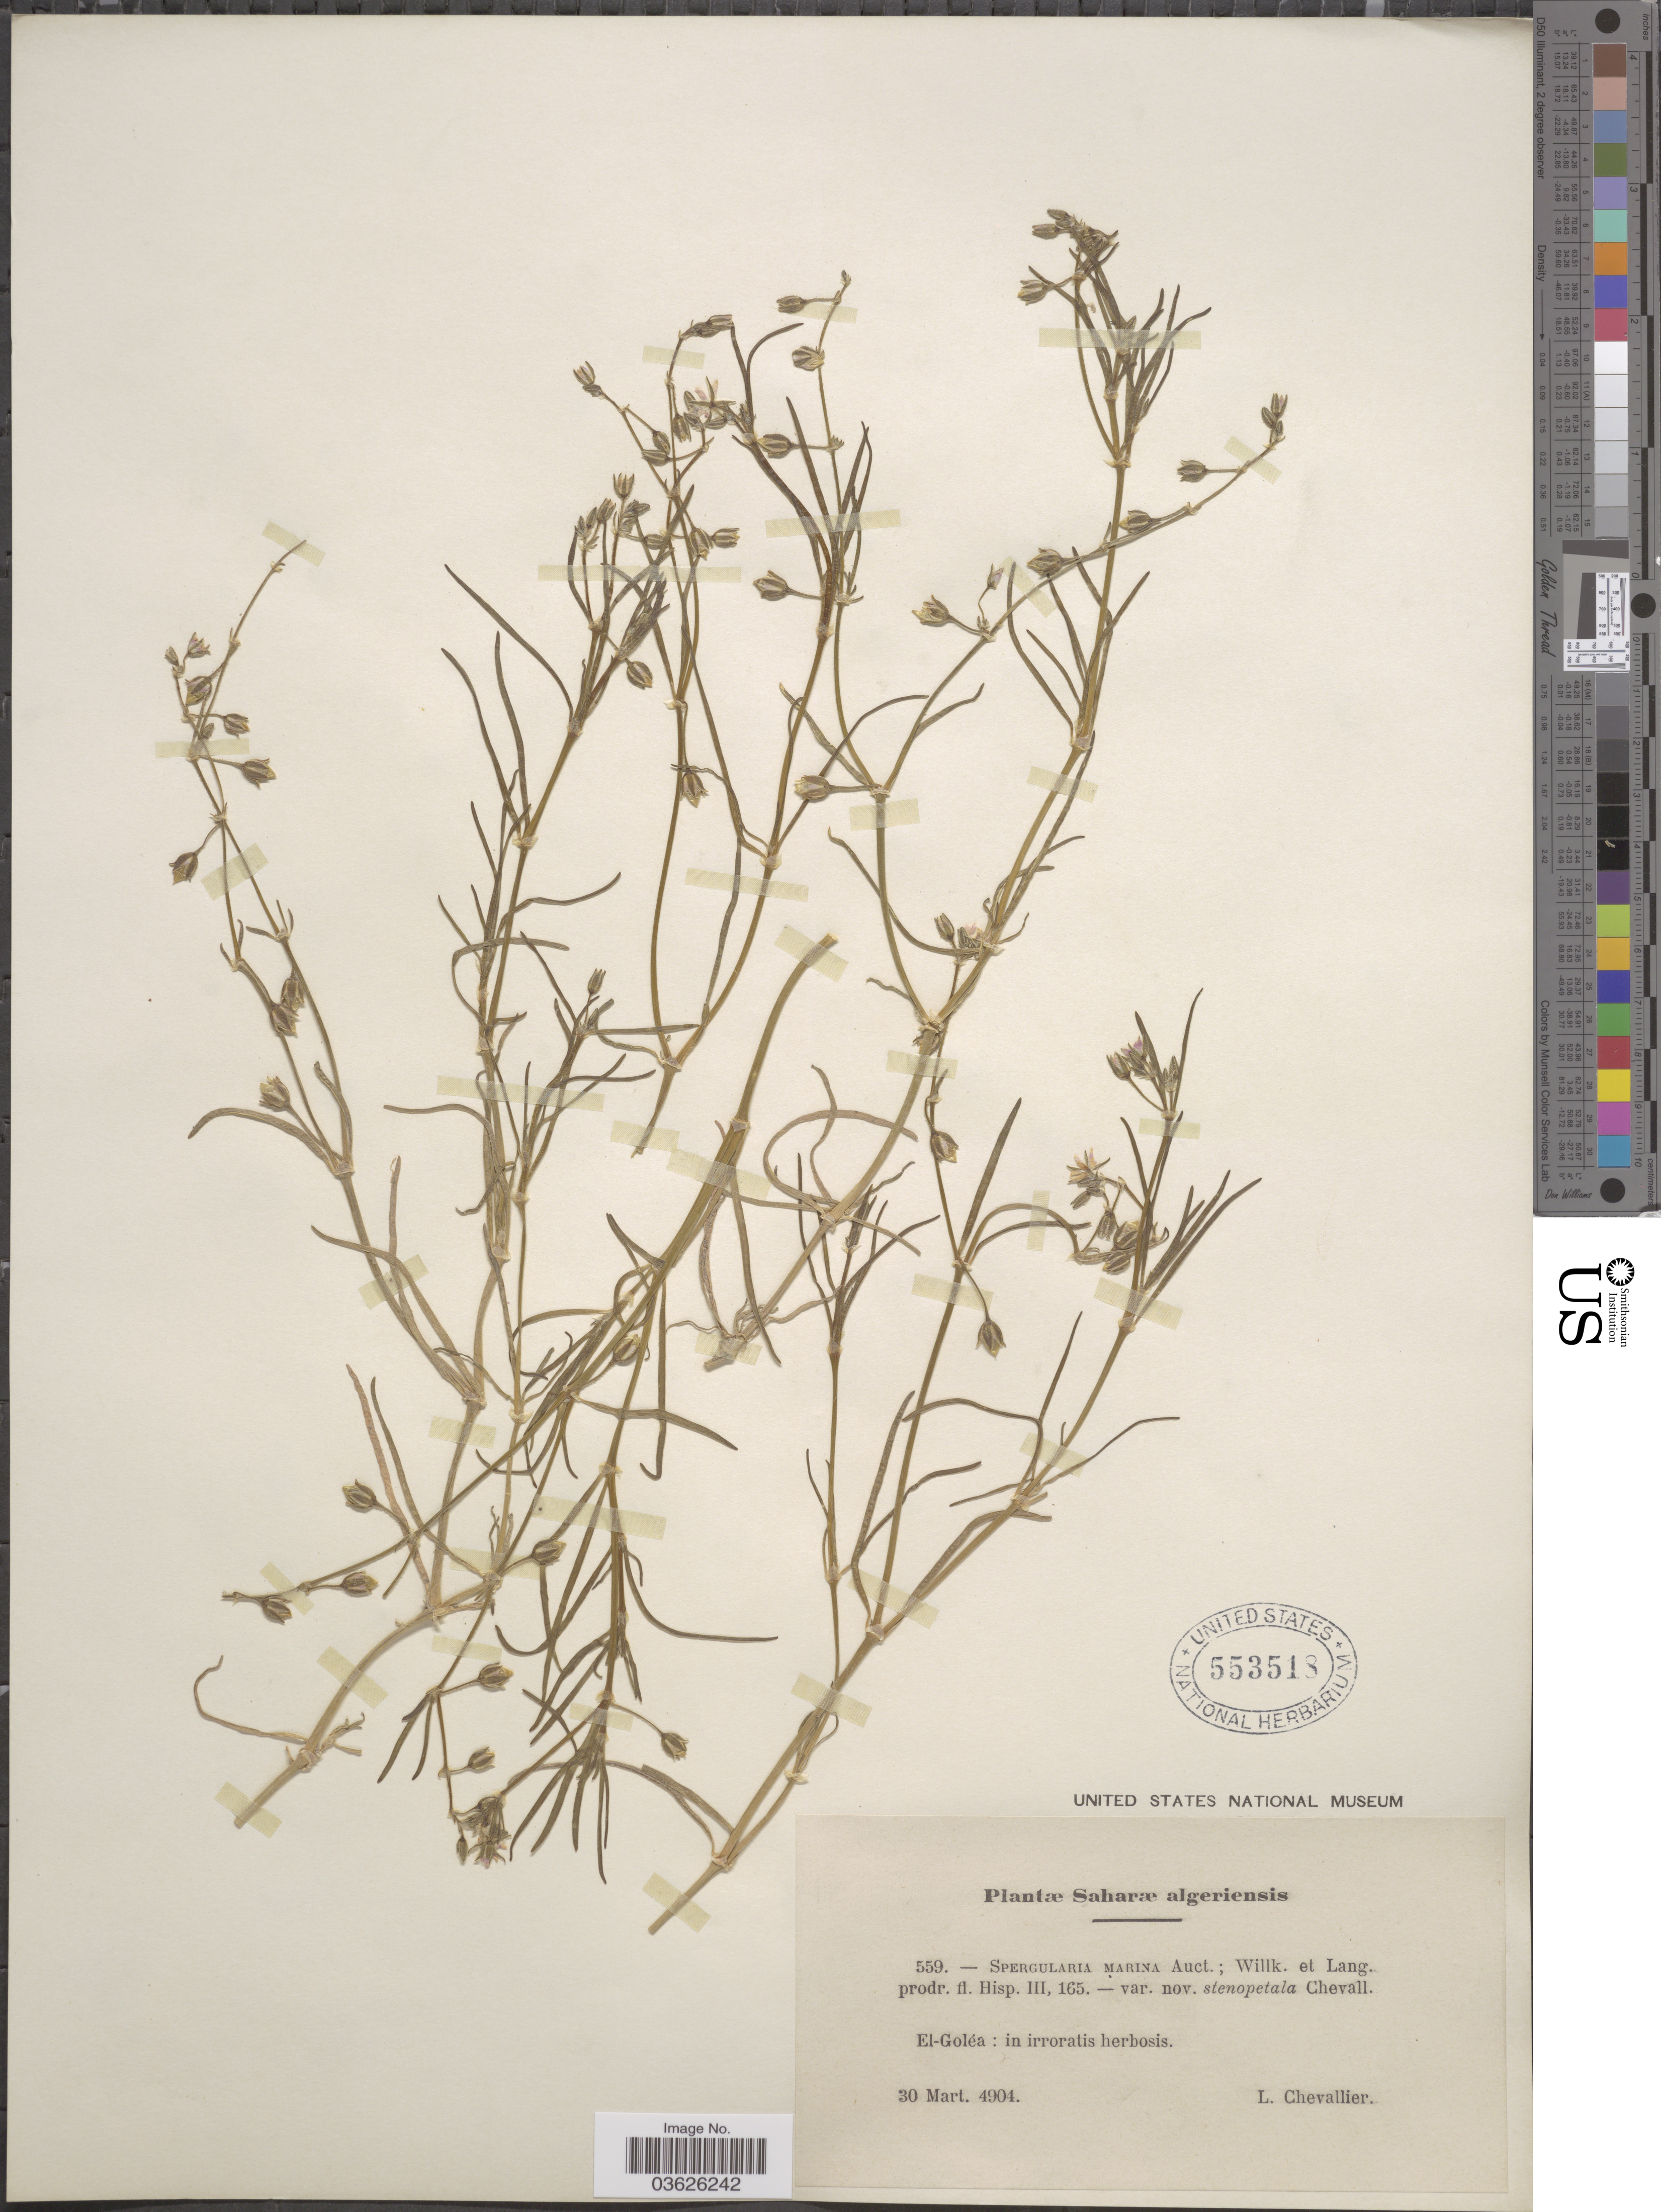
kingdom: Plantae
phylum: Tracheophyta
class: Magnoliopsida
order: Caryophyllales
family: Caryophyllaceae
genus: Spergularia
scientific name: Spergularia marina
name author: (L.) Griseb.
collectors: L. Chevallier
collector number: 559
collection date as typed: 30 Mart. 4904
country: Algeria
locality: Saharæ algeriensis. El-Goléa: in irroratis herbosis.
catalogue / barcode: US 553518